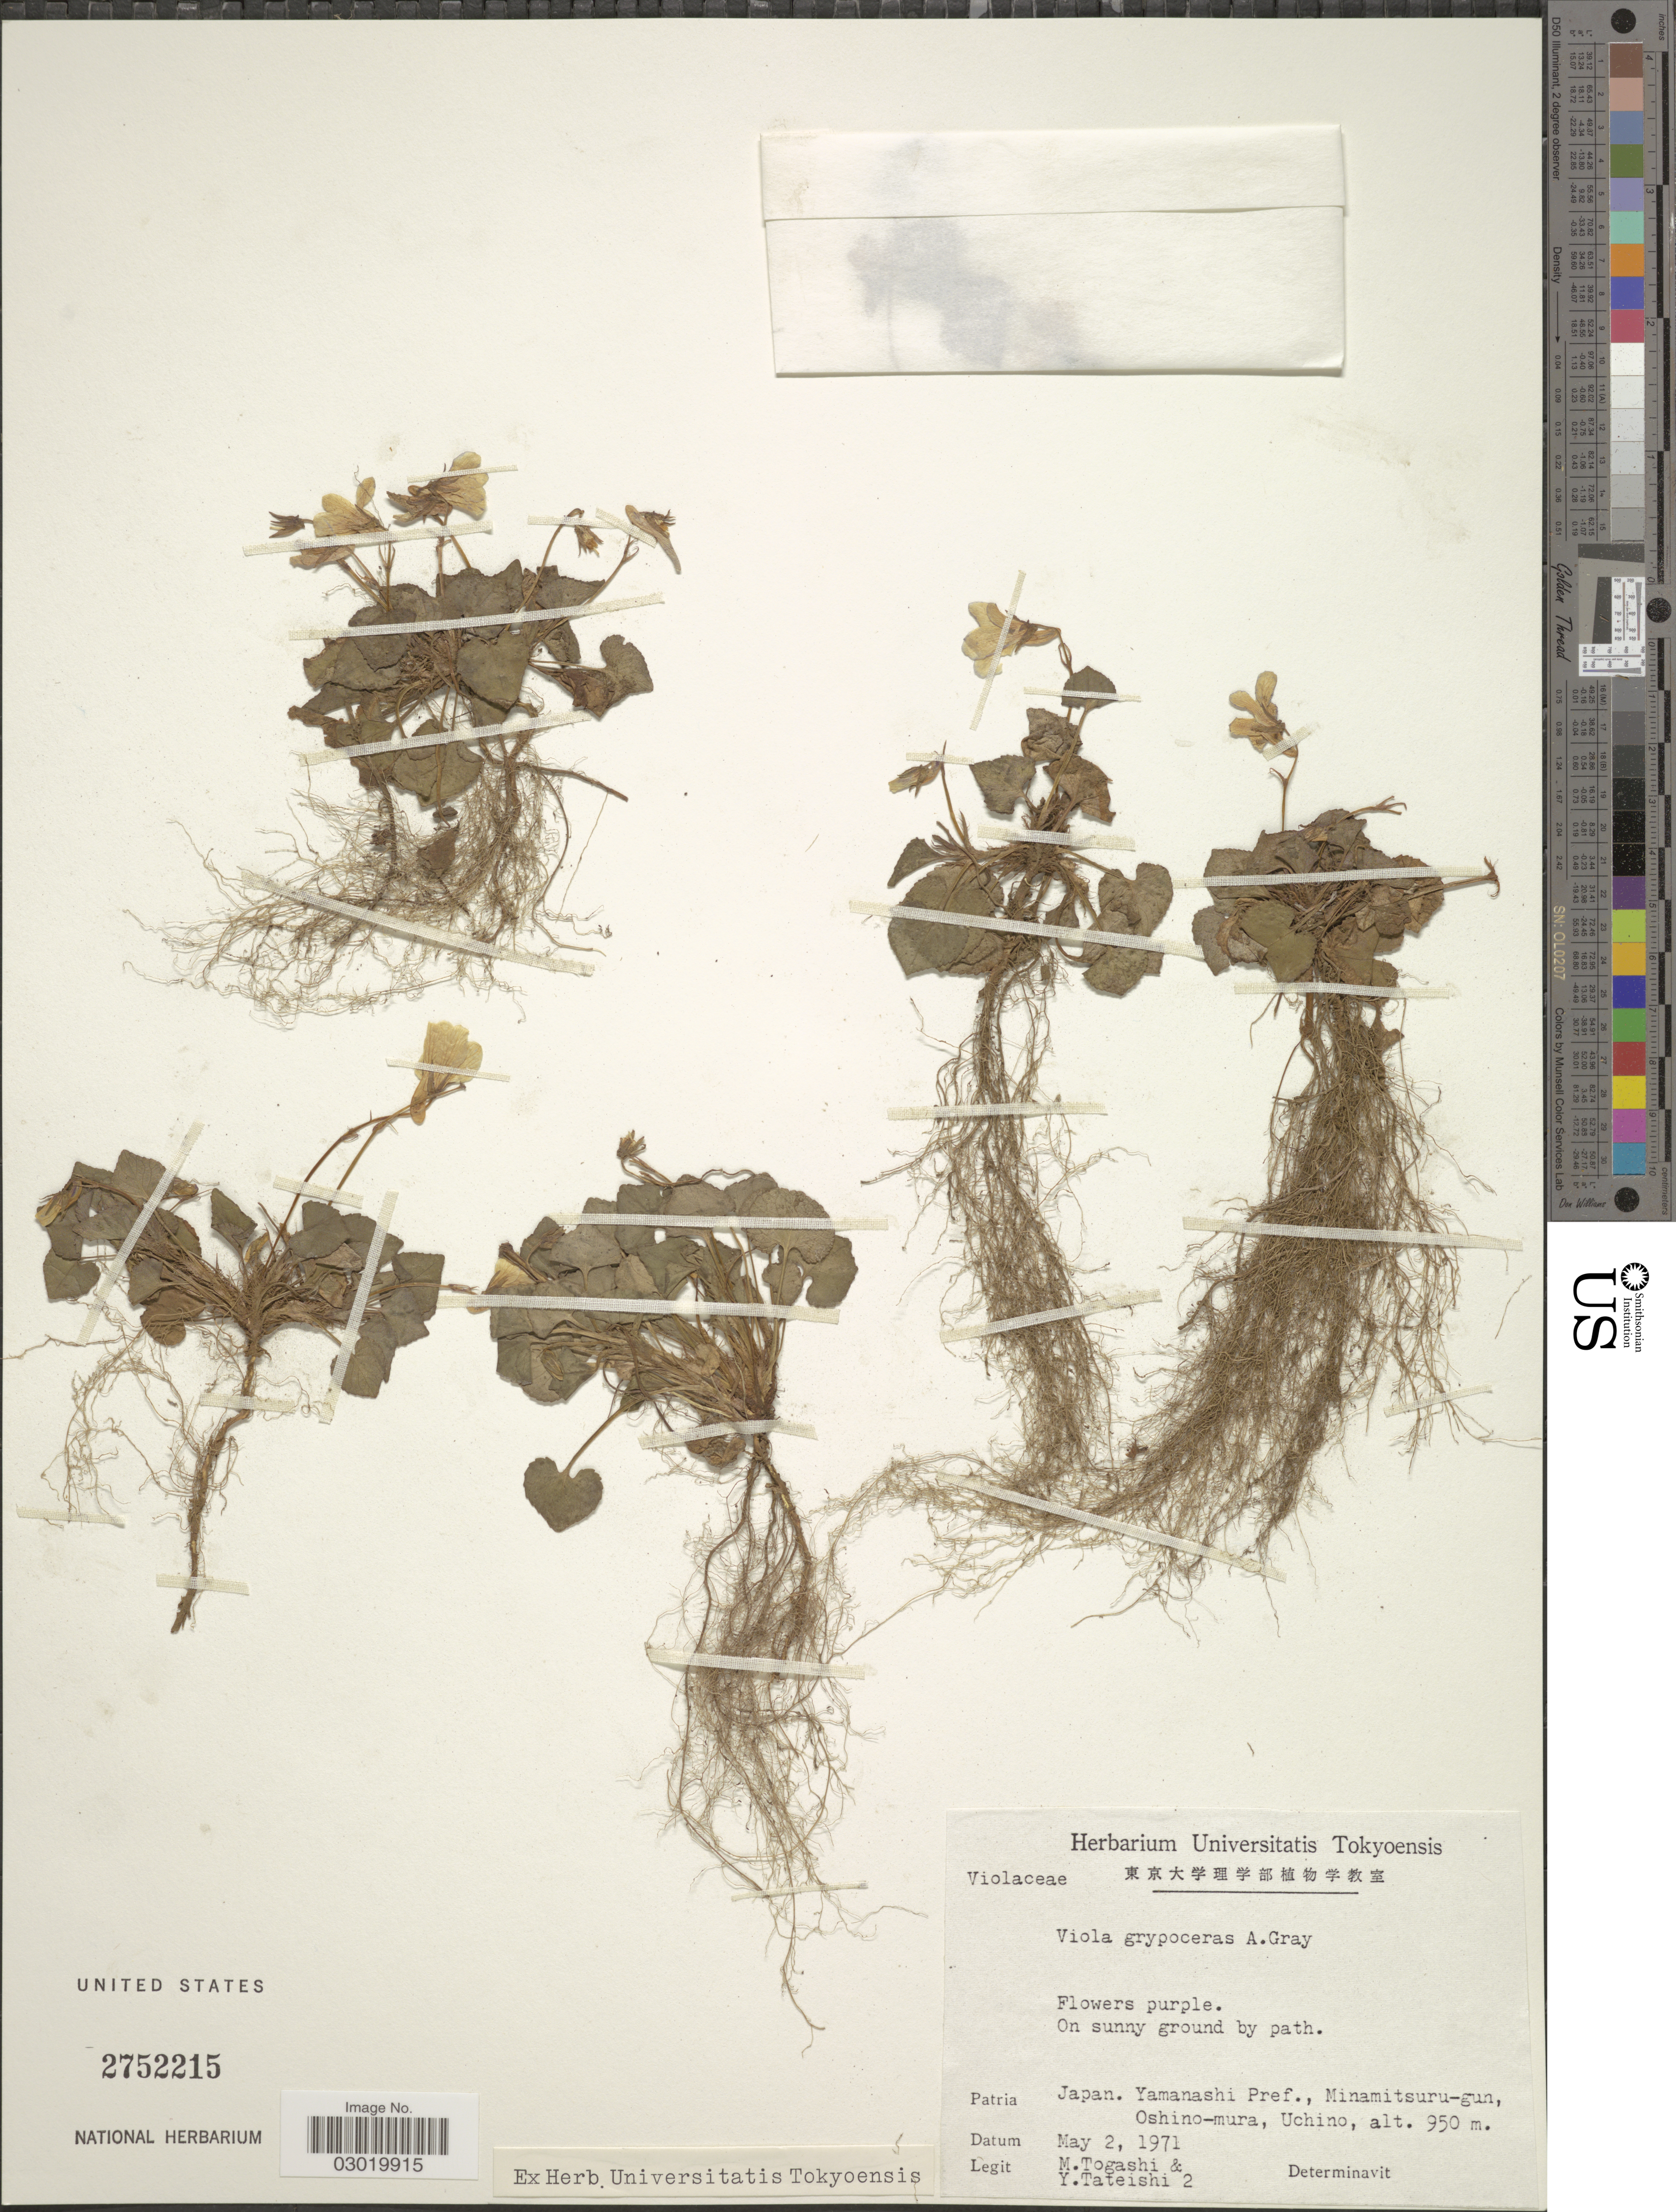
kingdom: Plantae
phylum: Tracheophyta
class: Magnoliopsida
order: Malpighiales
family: Violaceae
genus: Viola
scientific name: Viola grypoceras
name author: A. Gray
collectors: M. Togashi & Y. Tateishi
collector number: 2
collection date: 1971-05-02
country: Japan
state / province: Yamanasi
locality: Yamanashi Pref., Minamitsuru-gun, Oshino-mura, Uchino.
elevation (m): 950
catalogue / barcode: US 2752215